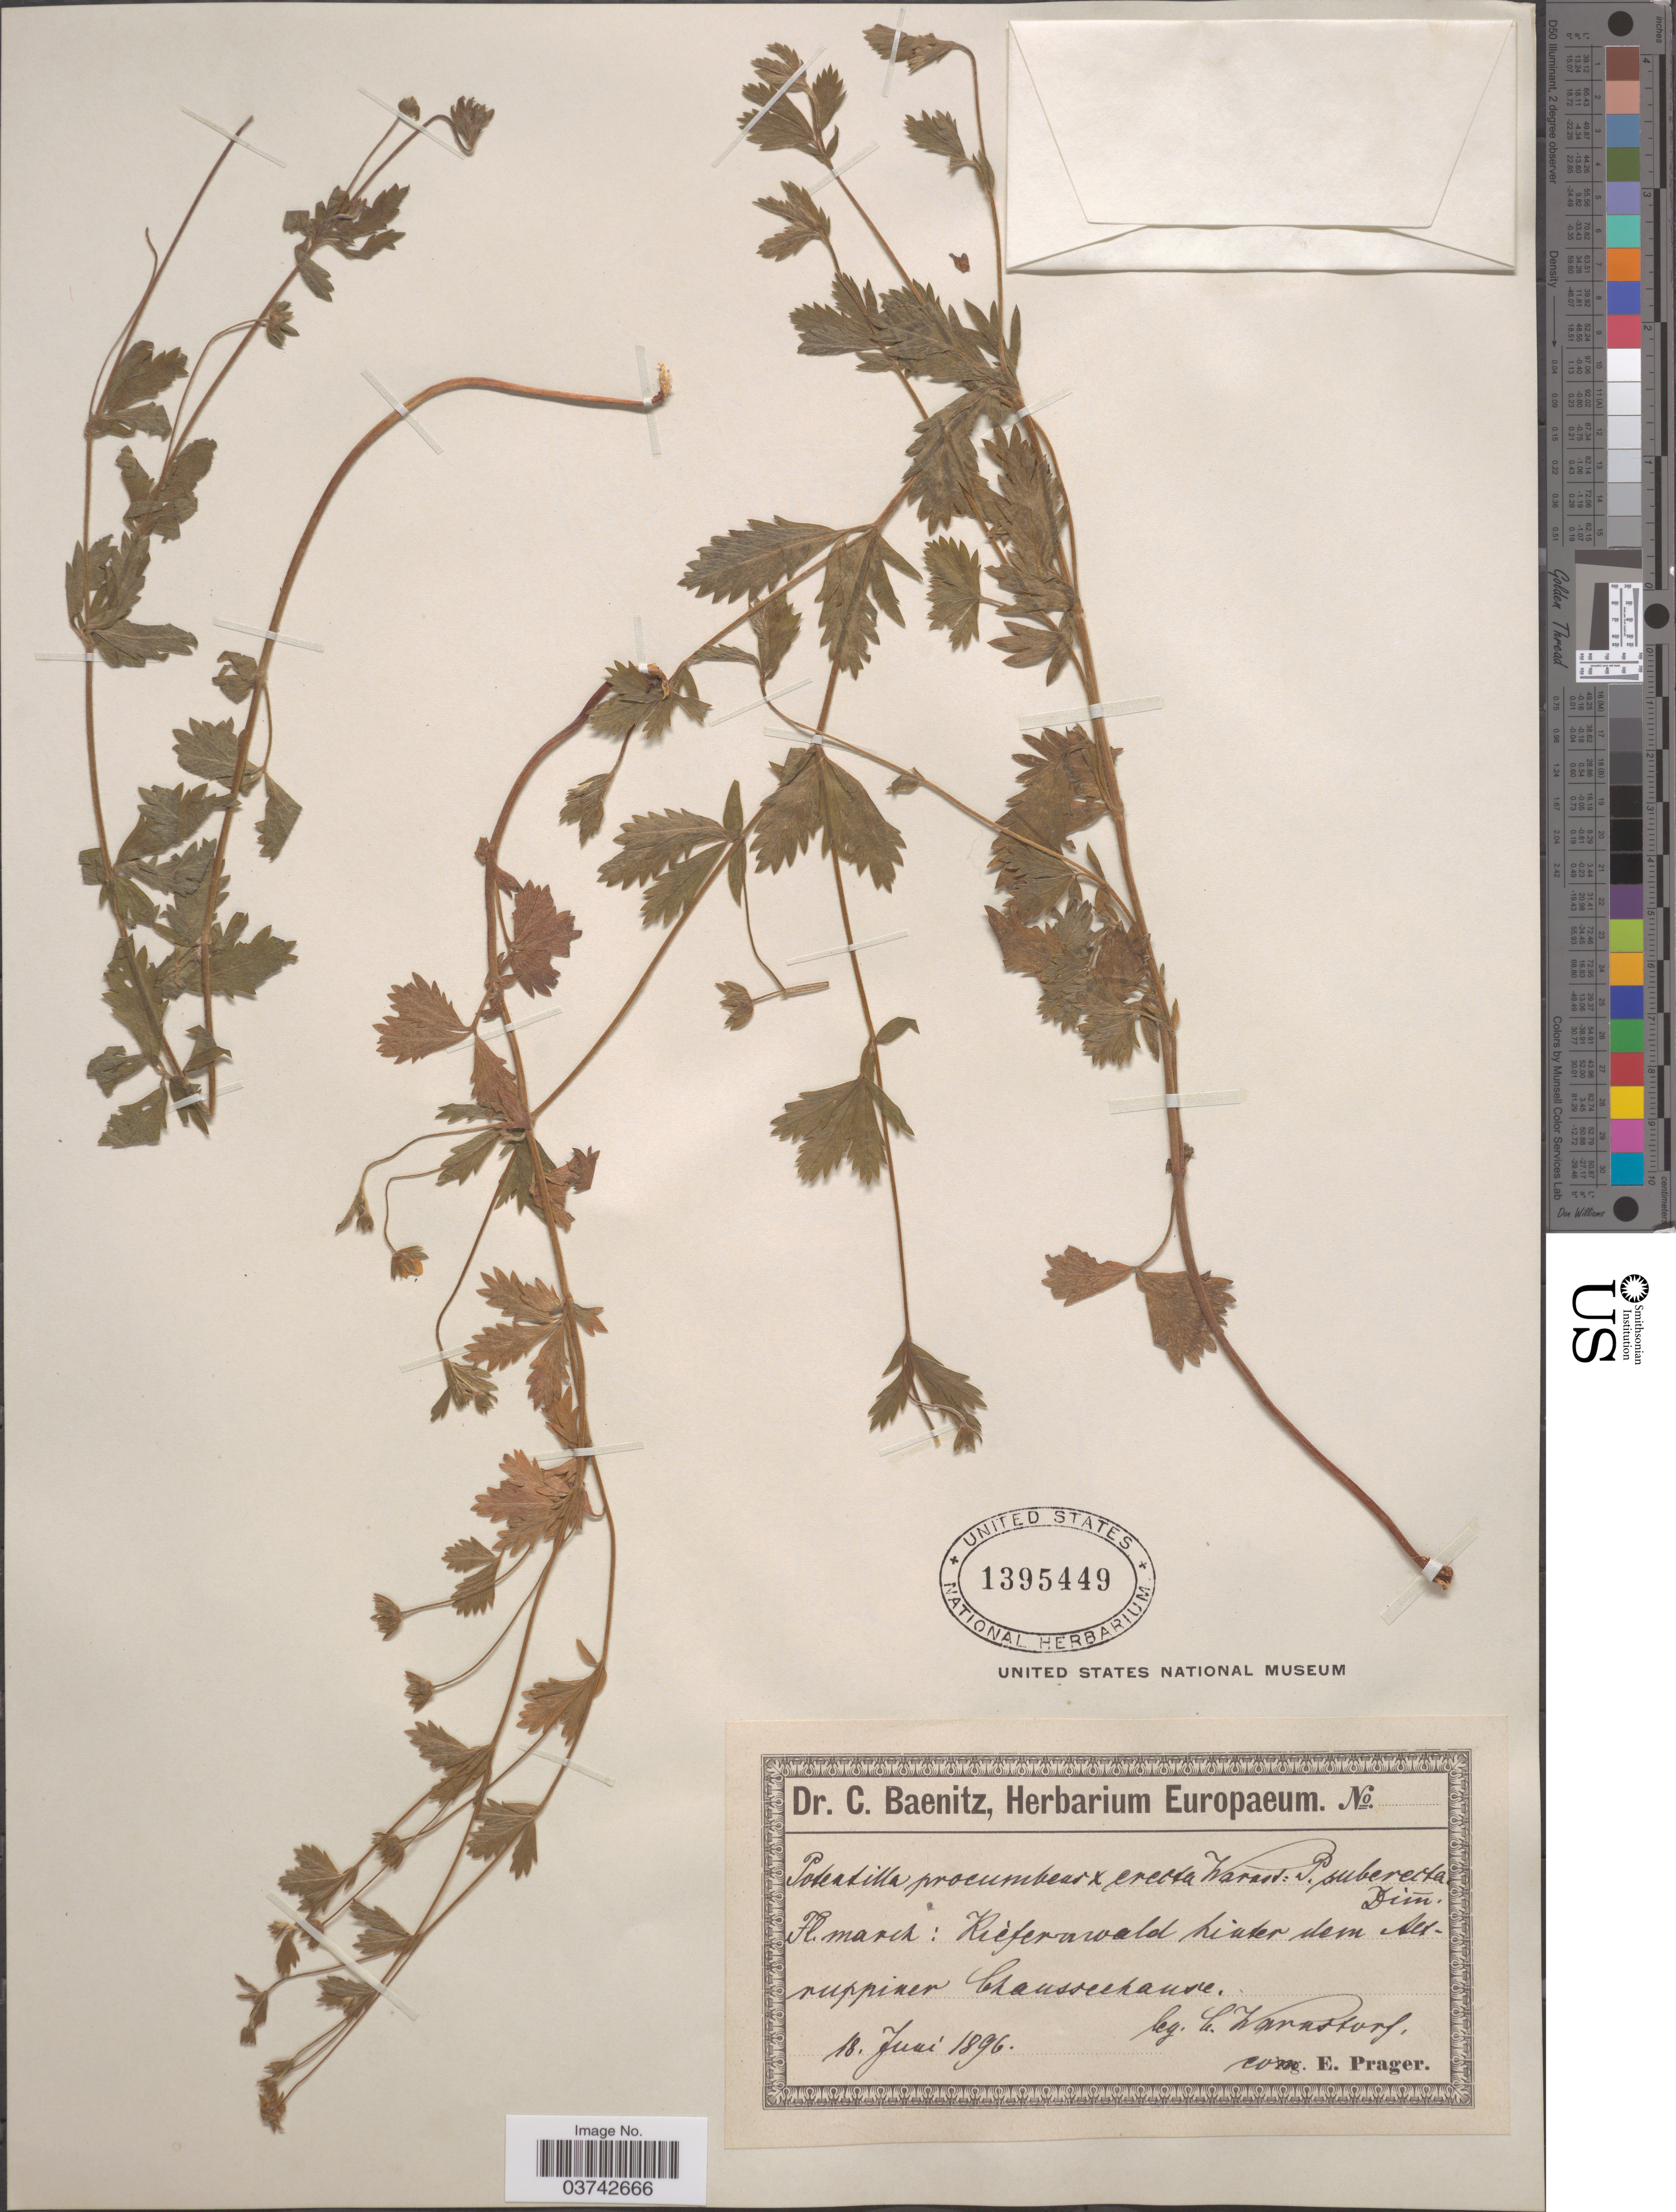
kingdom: Plantae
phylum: Tracheophyta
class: Magnoliopsida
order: Rosales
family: Rosaceae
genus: Potentilla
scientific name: Potentilla procumbens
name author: Sibth.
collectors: C. Zarnsdorf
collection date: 1896-06-18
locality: Keifernwald hinter dem Altruppiner Chaussechanse [interpreted].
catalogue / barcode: US 1395449